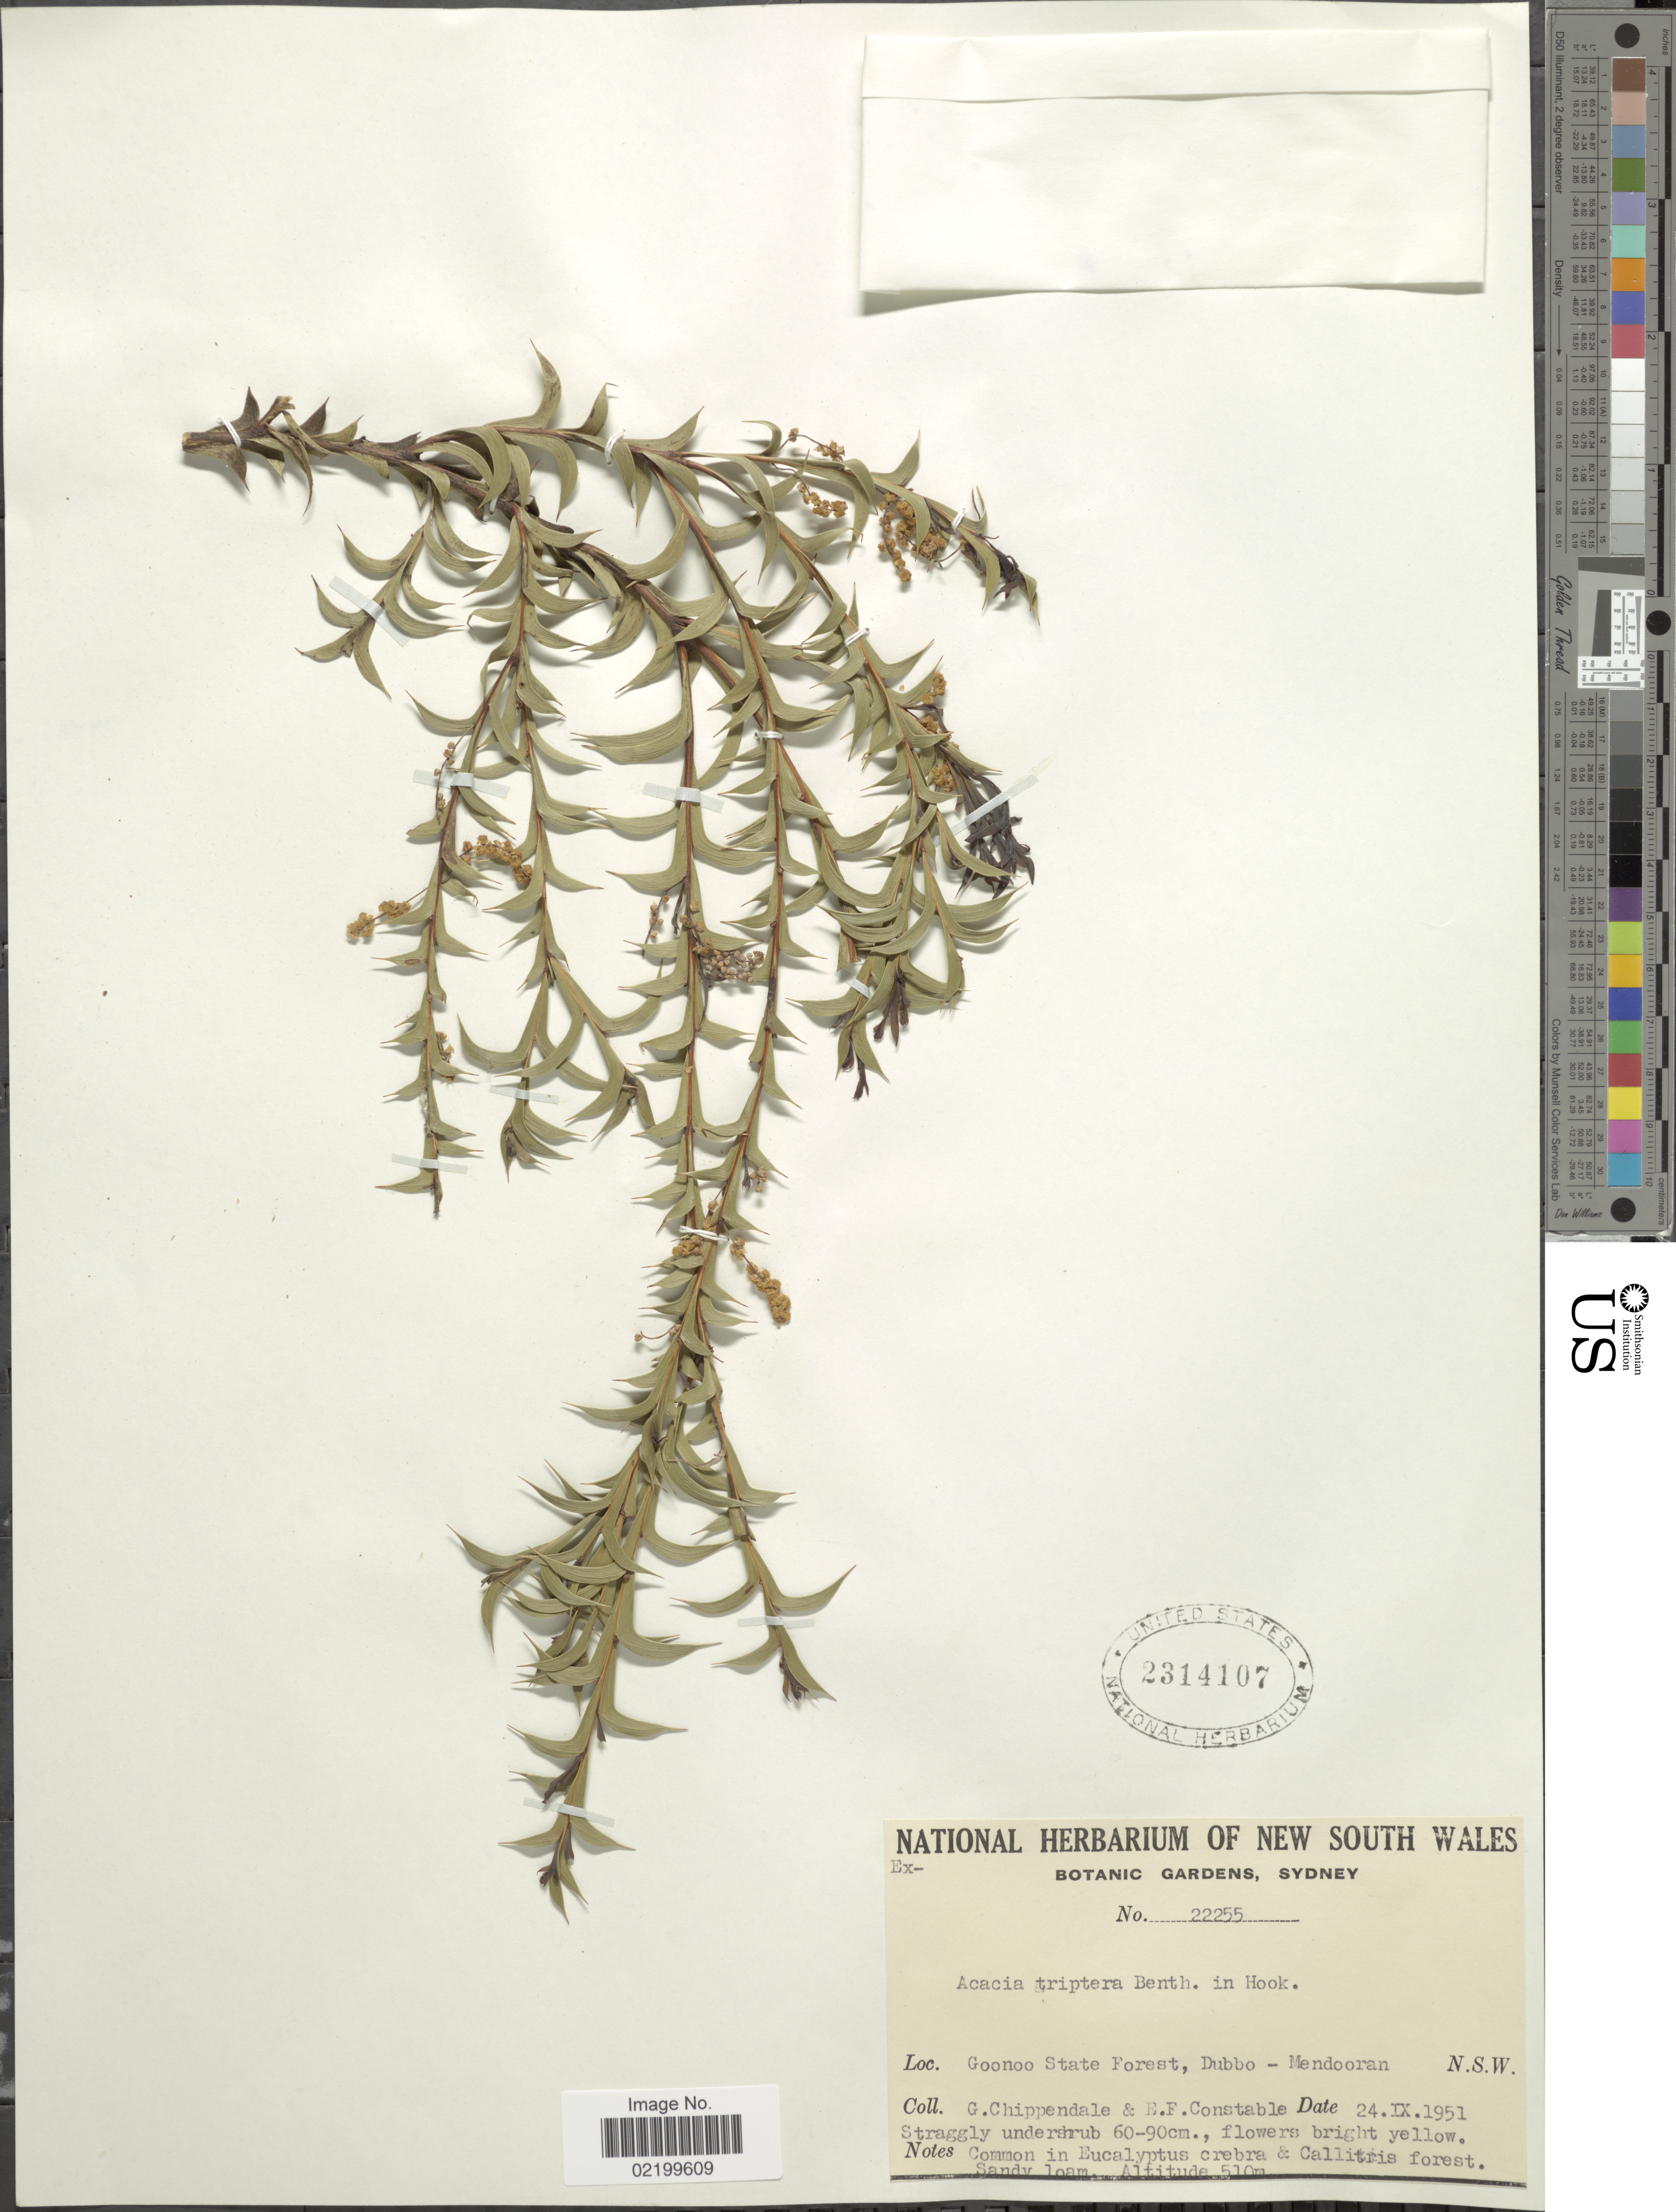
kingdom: Plantae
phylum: Tracheophyta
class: Magnoliopsida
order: Fabales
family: Fabaceae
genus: Acacia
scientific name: Acacia triptera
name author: Benth.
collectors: G. Chippendale & E. F. Constable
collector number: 22255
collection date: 1951-09-24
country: Australia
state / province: New South Wales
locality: Goonoo State Forest, Dubbo - Mendooran, NSW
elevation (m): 150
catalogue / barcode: US 2314107